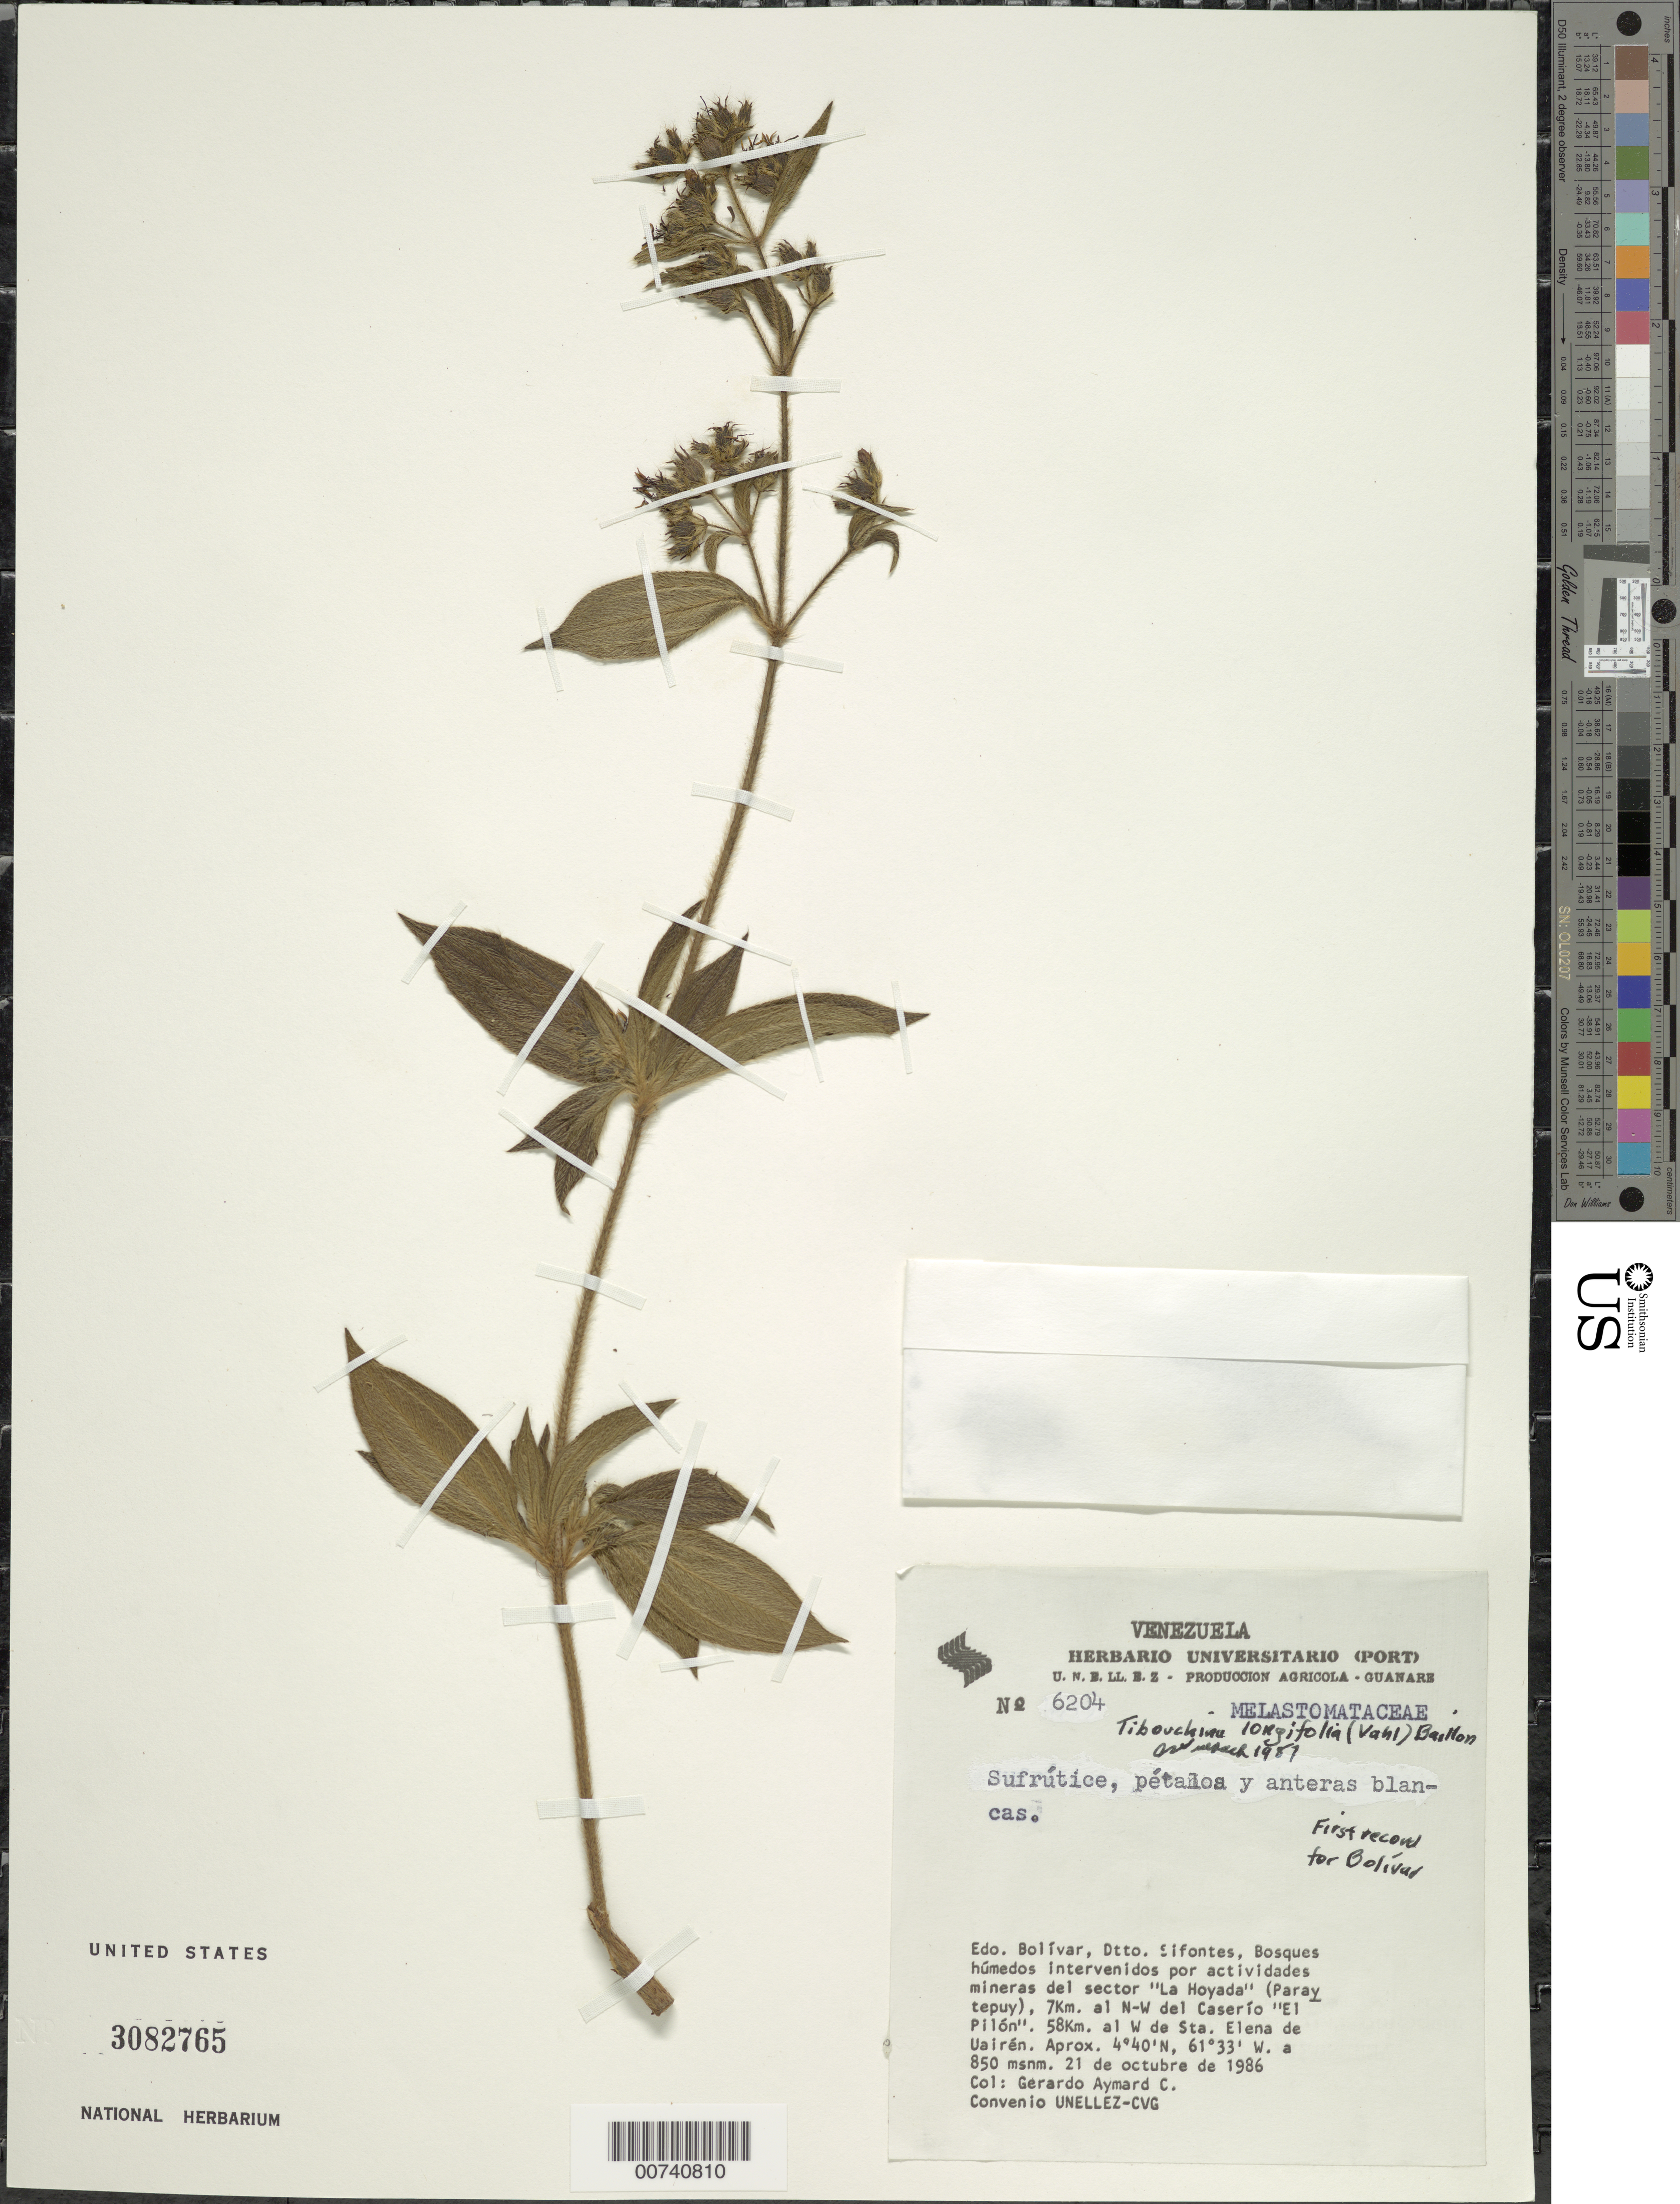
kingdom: Plantae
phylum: Tracheophyta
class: Magnoliopsida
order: Myrtales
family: Melastomataceae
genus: Chaetogastra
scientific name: Chaetogastra longifolia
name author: (Vahl) DC.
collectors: G. A. Aymard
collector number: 6204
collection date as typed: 21-Oct-86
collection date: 1986-10-21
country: Venezuela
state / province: Bolívar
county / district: Sifontes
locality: Caserío "El Piló", 7 km NW of, 58 km W of Sta. Elena de Uairén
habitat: Humid forests, area part of mining operation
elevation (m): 850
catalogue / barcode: US 3082765